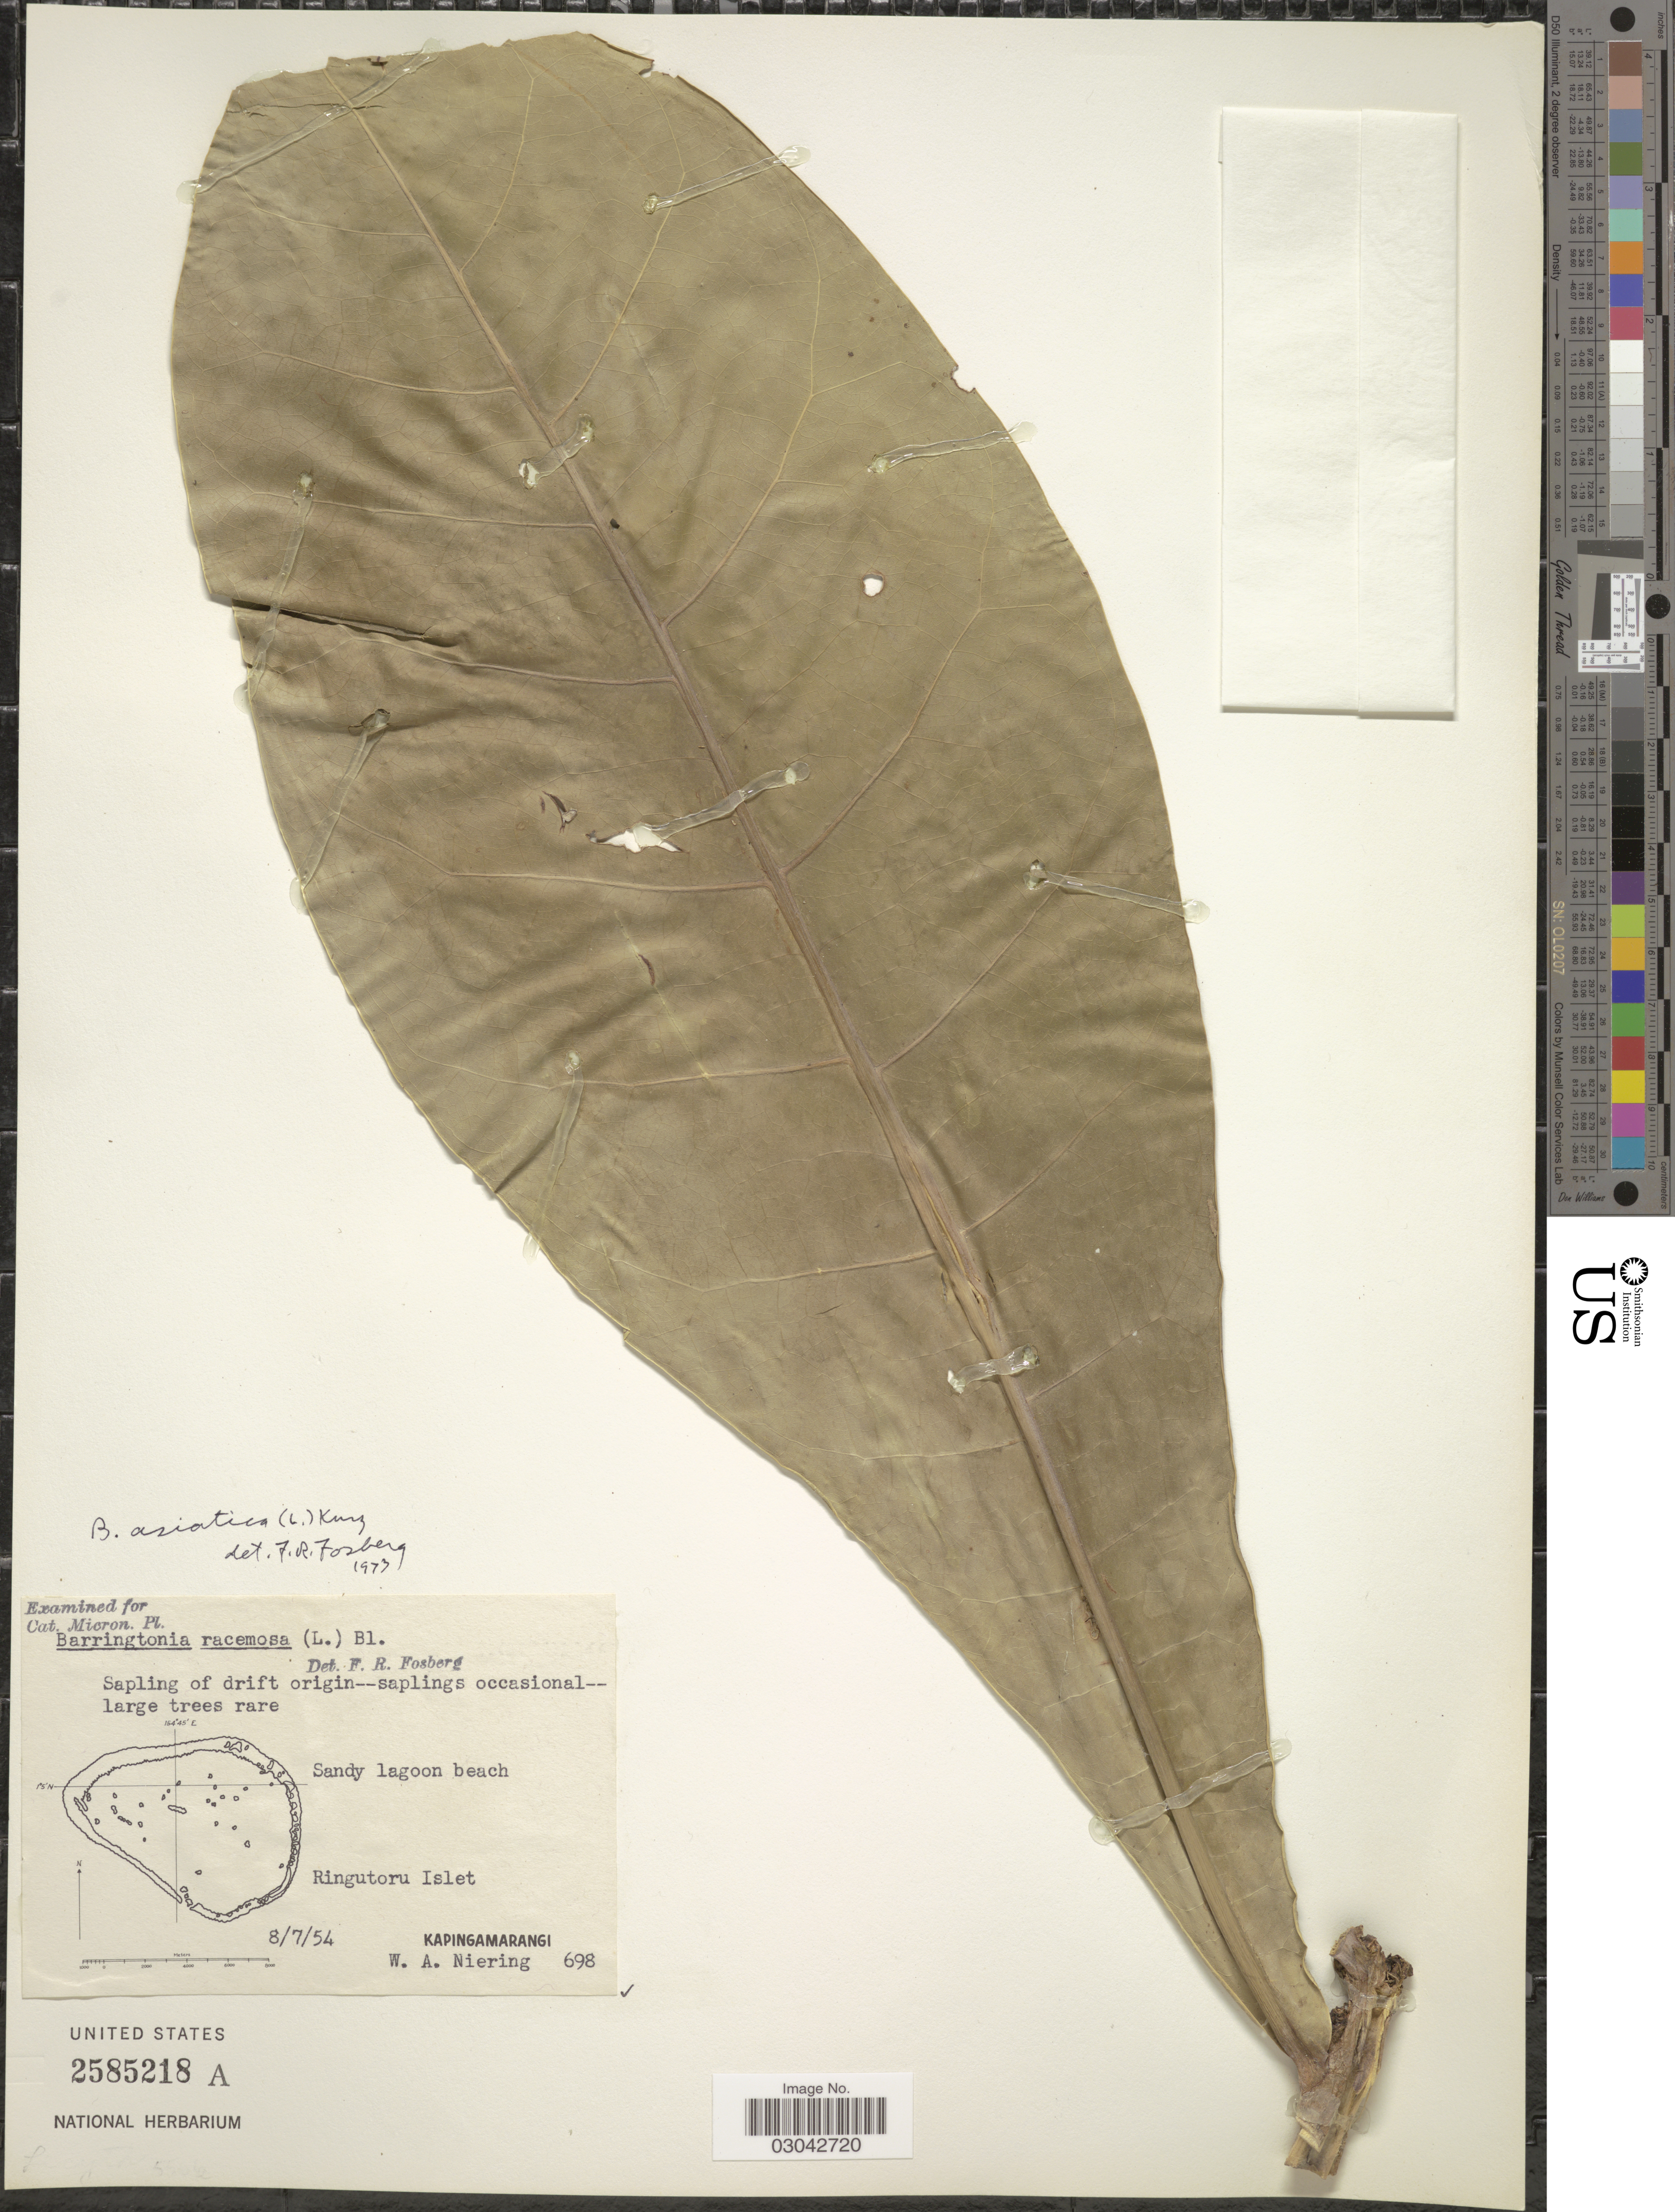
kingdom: Plantae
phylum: Tracheophyta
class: Magnoliopsida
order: Ericales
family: Lecythidaceae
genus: Barringtonia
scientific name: Barringtonia asiatica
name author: (L.) Kurz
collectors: W. Niering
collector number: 698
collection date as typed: Transcribed d/m/y: 8/7/54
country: Micronesia, Federated States of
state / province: Pohnpei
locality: Ringutoru Islet. Kapingamarangi.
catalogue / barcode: US 2585218a